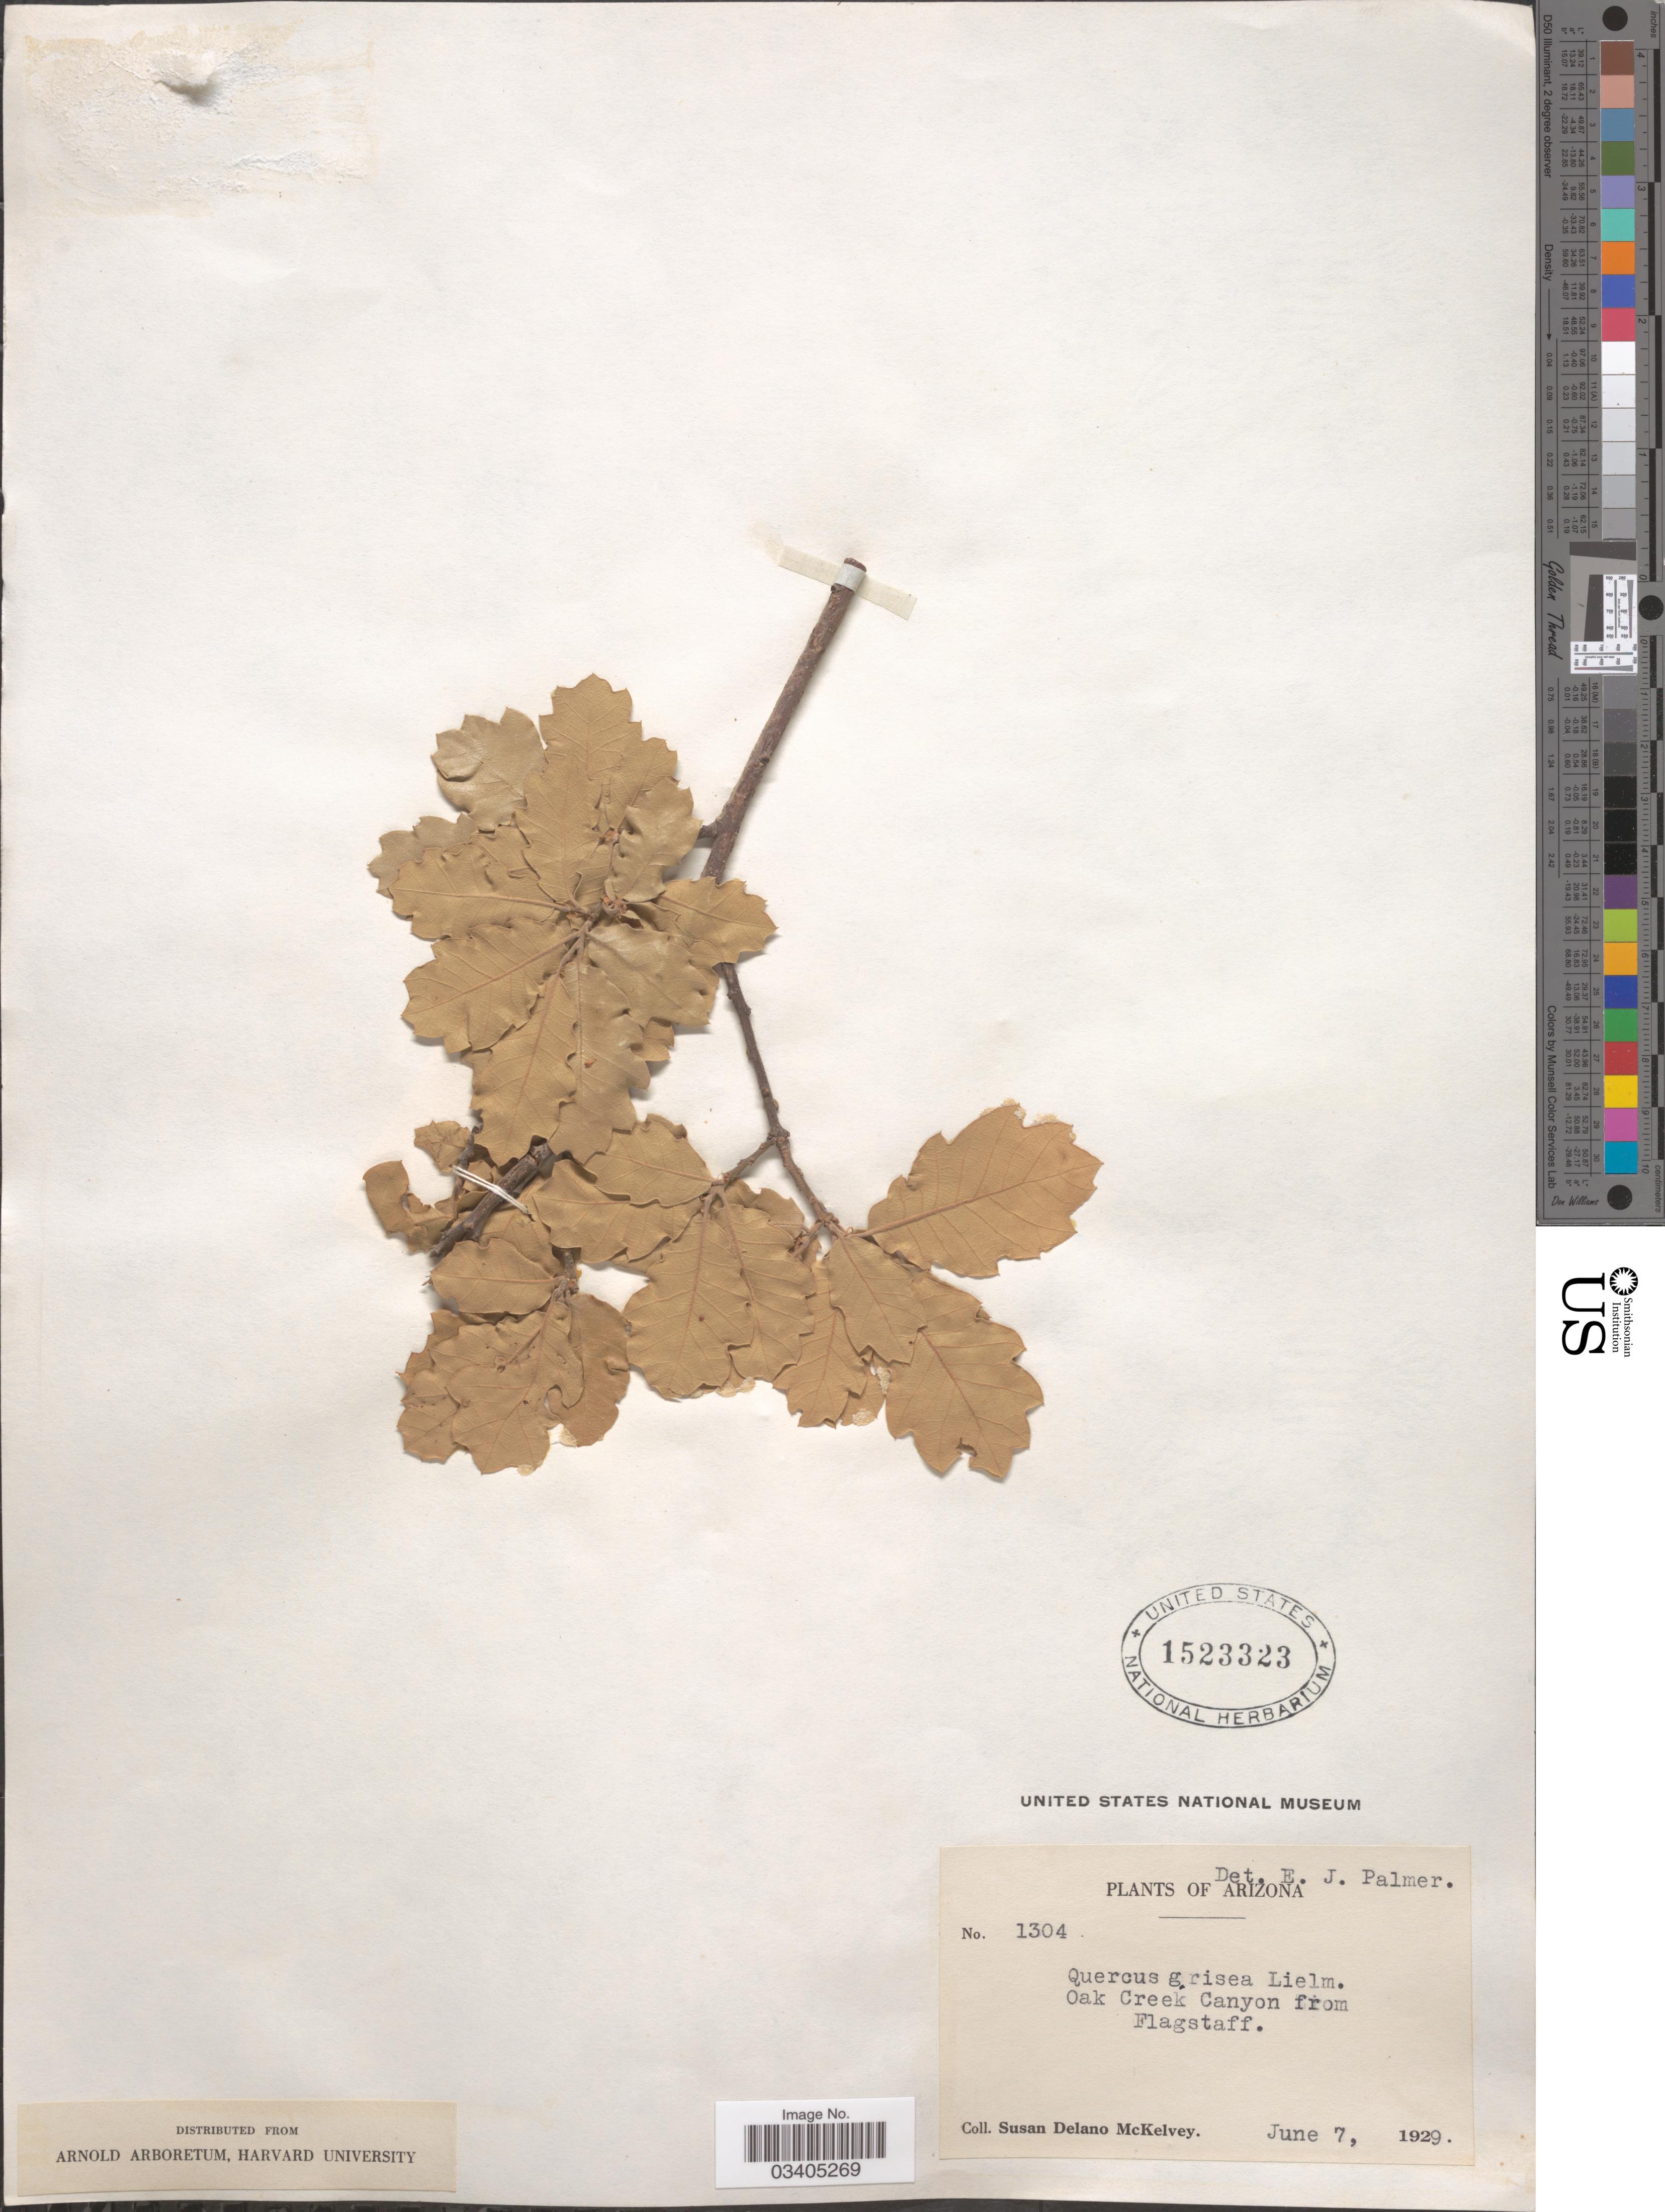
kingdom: Plantae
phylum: Tracheophyta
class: Magnoliopsida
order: Fagales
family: Fagaceae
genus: Quercus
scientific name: Quercus grisea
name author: Liebm.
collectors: S. A. McKelvey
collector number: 1304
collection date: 1929-06-07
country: United States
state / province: Arizona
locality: Oak Creek Canyon from Flagstaff.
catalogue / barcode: US 1523323